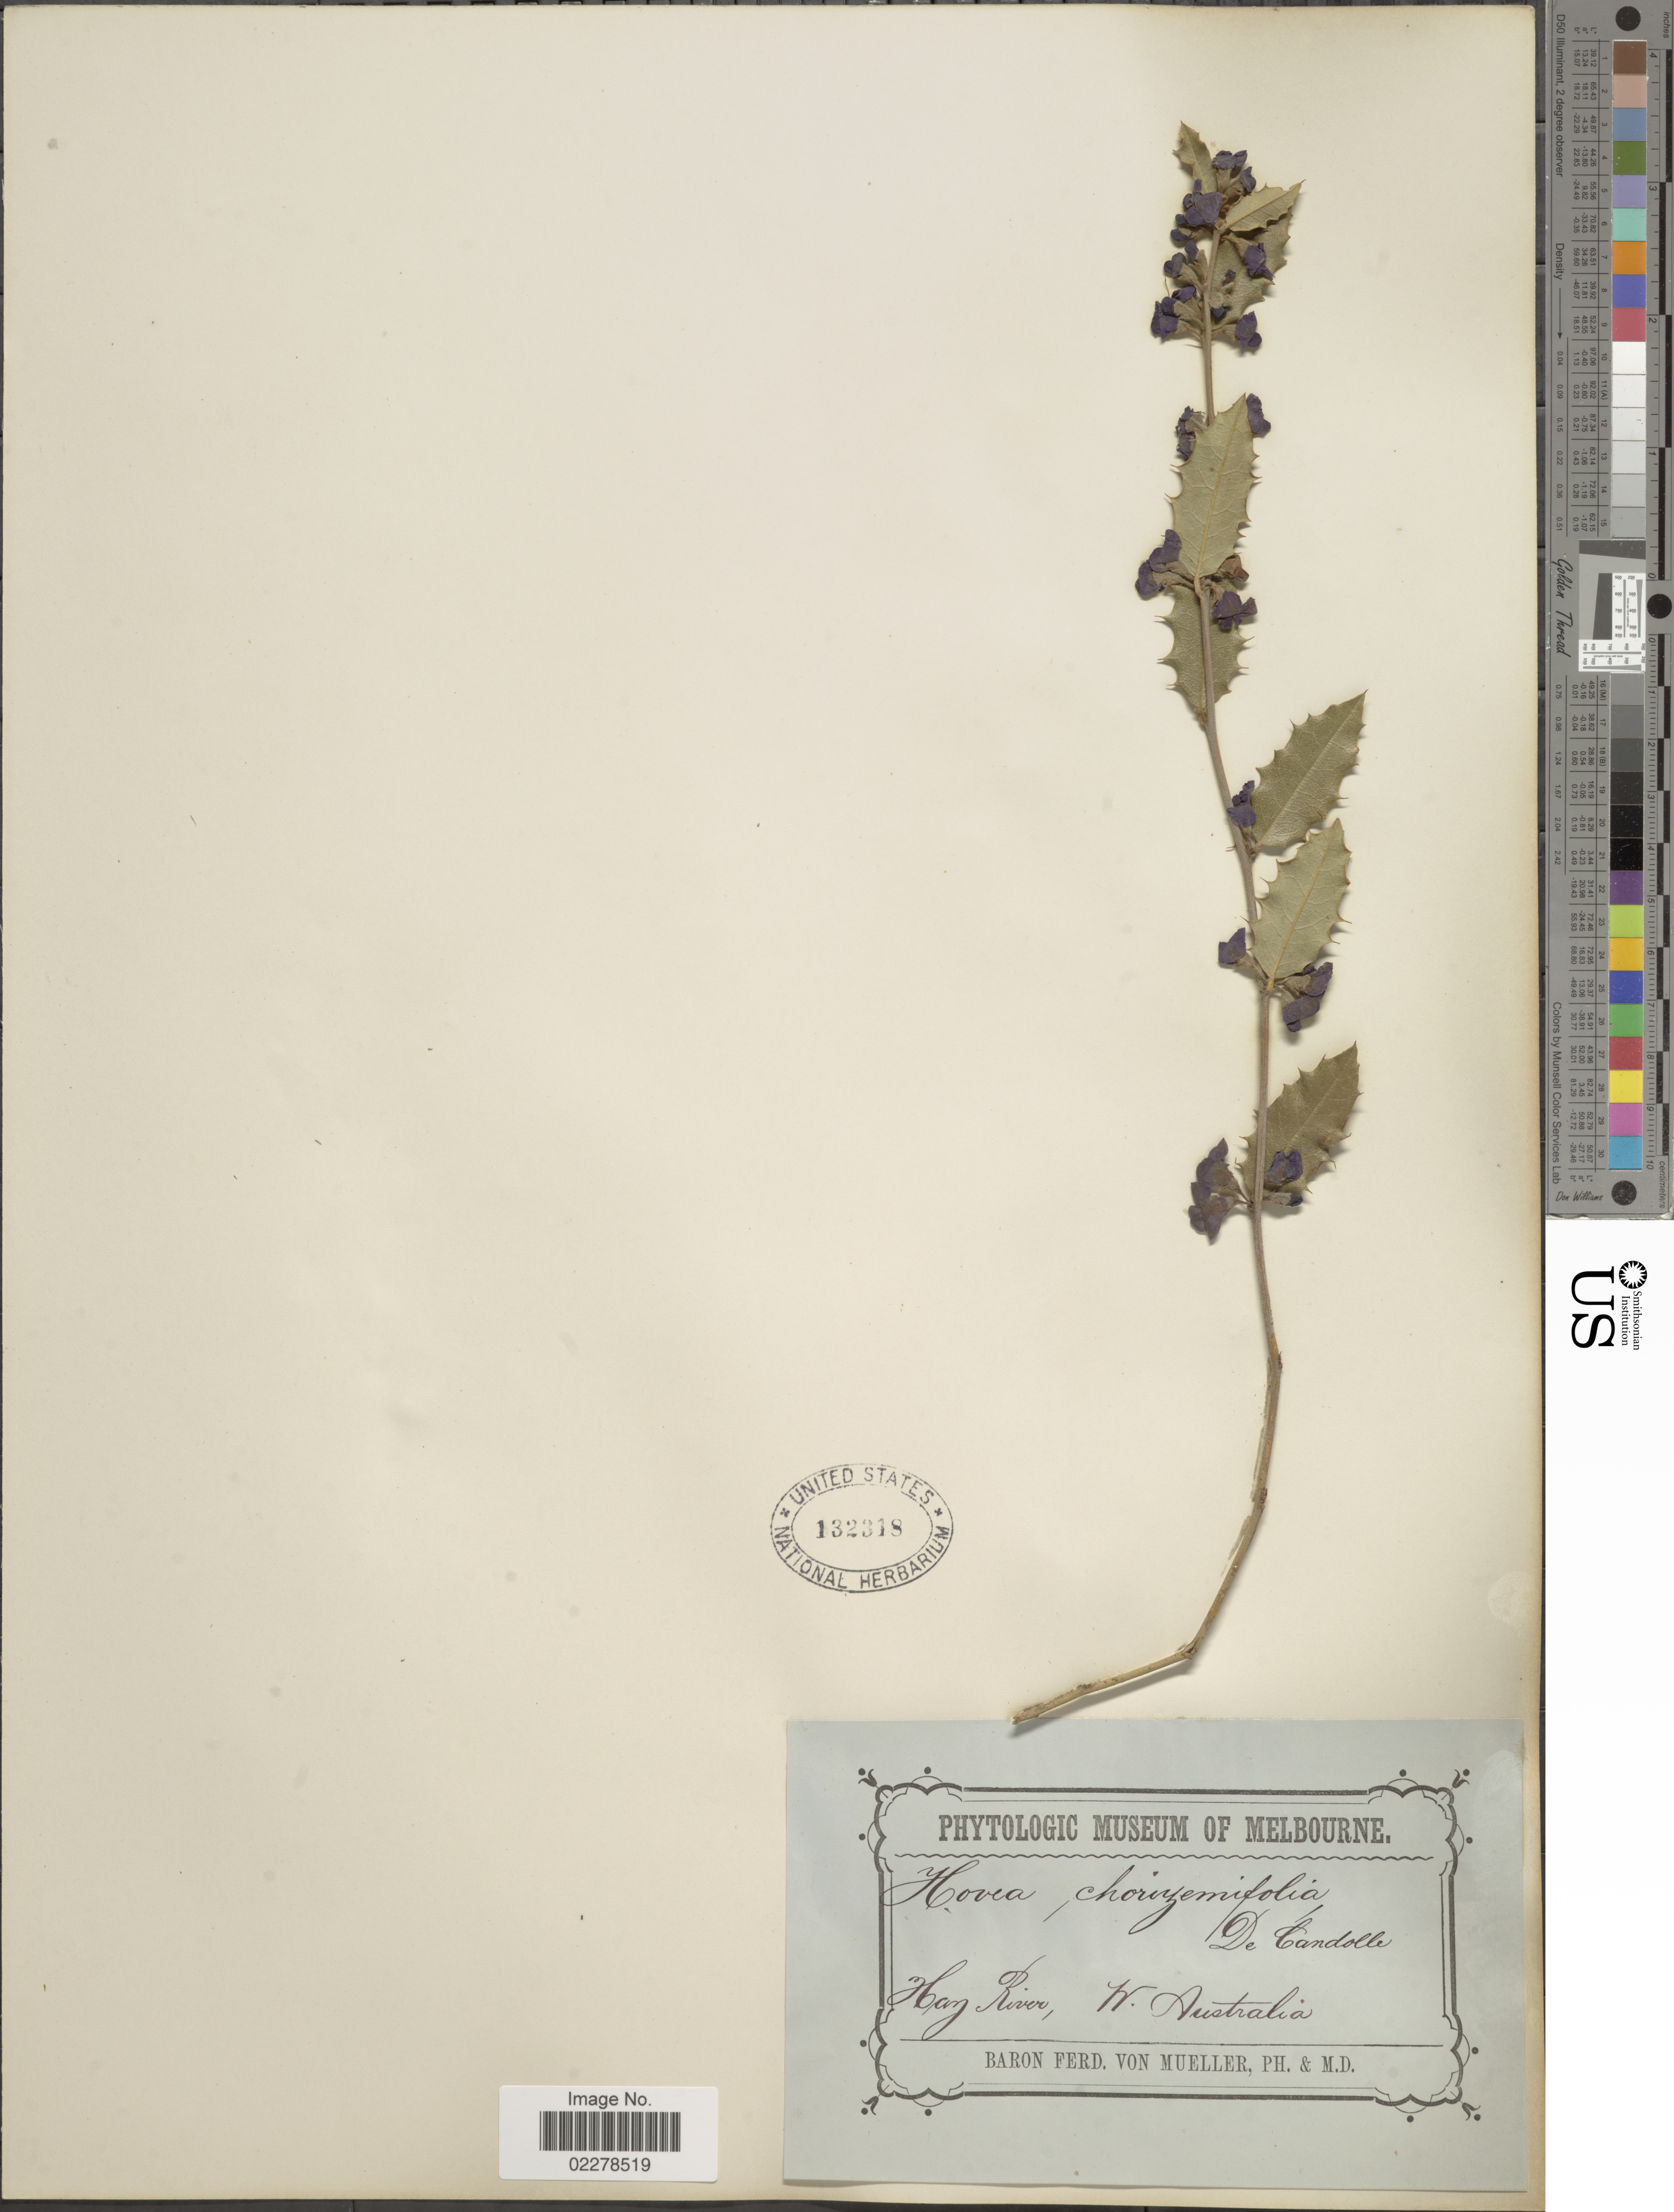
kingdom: Plantae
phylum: Tracheophyta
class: Magnoliopsida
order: Fabales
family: Fabaceae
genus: Hovea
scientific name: Hovea chorizemifolia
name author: DC.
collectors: F. von Mueller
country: Australia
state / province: Western Australia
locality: Hay River. W. Australia.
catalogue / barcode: US 132318